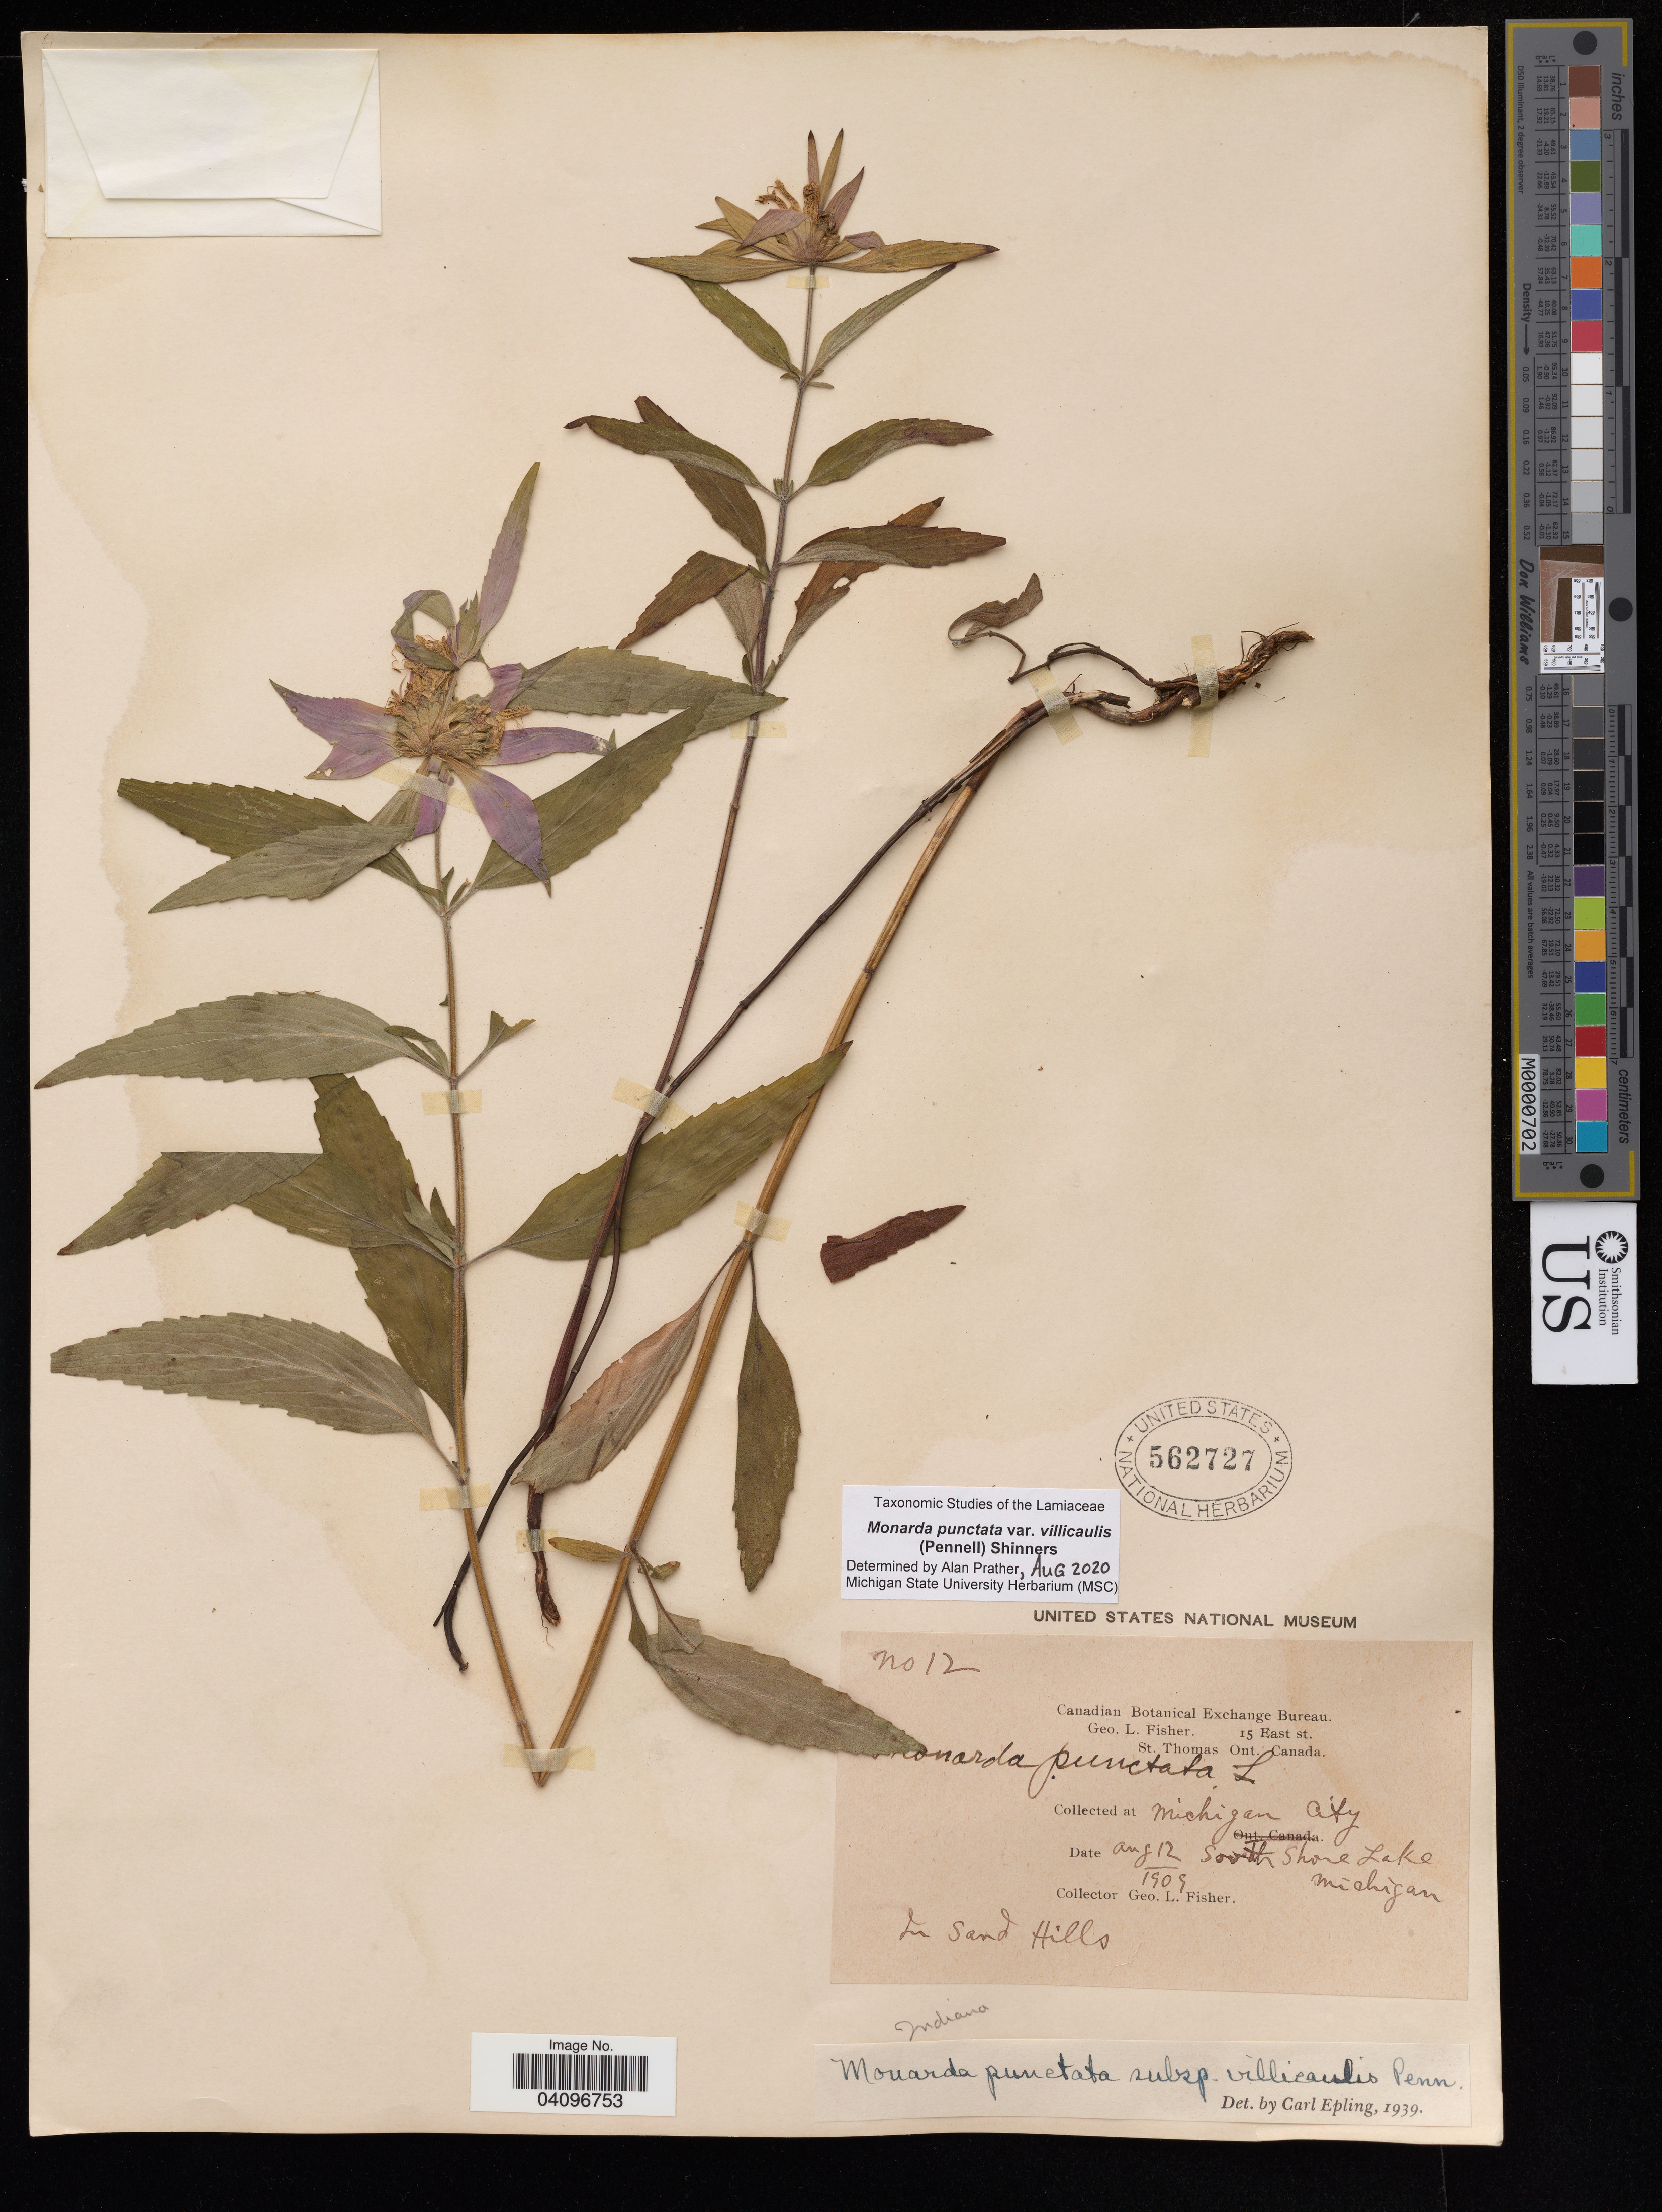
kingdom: Plantae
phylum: Tracheophyta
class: Magnoliopsida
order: Lamiales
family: Lamiaceae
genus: Monarda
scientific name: Monarda punctata var. villicaulis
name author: (Pennell) Shinners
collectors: G. L. Fisher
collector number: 12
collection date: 1909-08-12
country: United States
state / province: Indiana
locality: Michigan City. South Shore Lake Michigan.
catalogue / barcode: US 562727